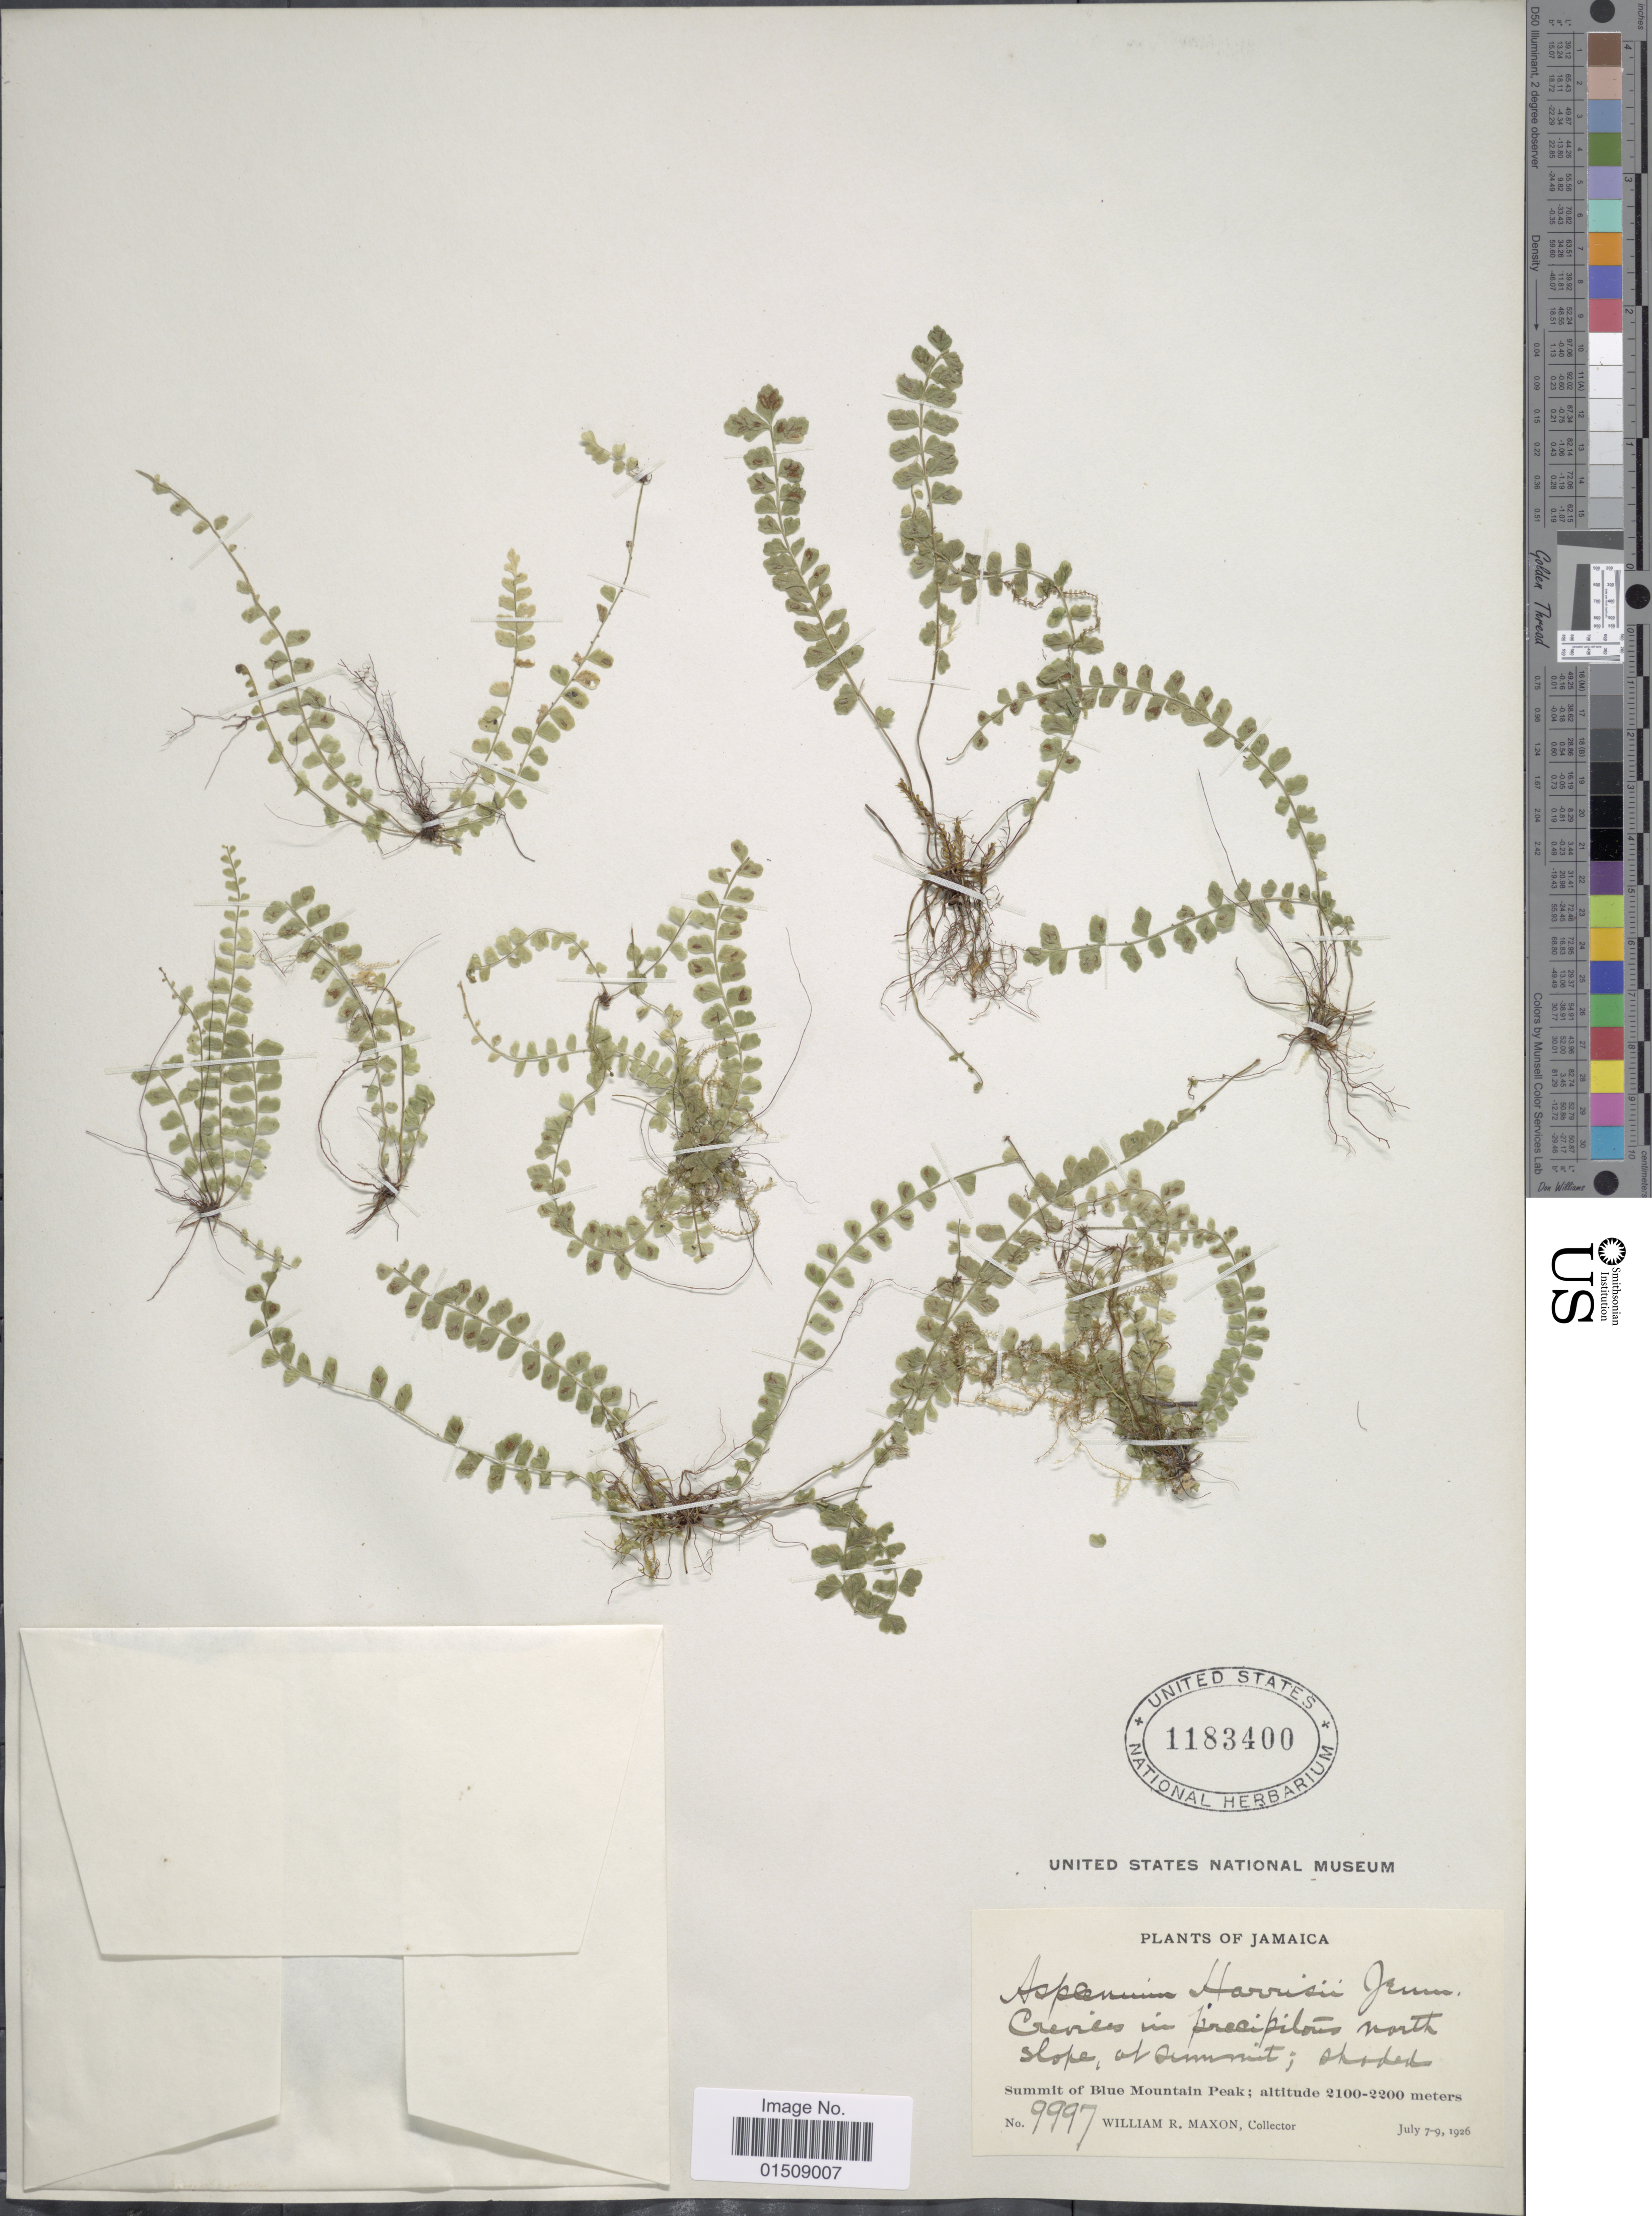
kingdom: Plantae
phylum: Tracheophyta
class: Polypodiopsida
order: Polypodiales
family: Aspleniaceae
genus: Asplenium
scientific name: Asplenium harrisii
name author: Jenman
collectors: W. R. Maxon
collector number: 9997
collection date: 1926-07-07/1926-07-09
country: Jamaica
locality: North slope of summit, Summit of Blue Mountain Peak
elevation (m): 2100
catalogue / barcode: US 1183400